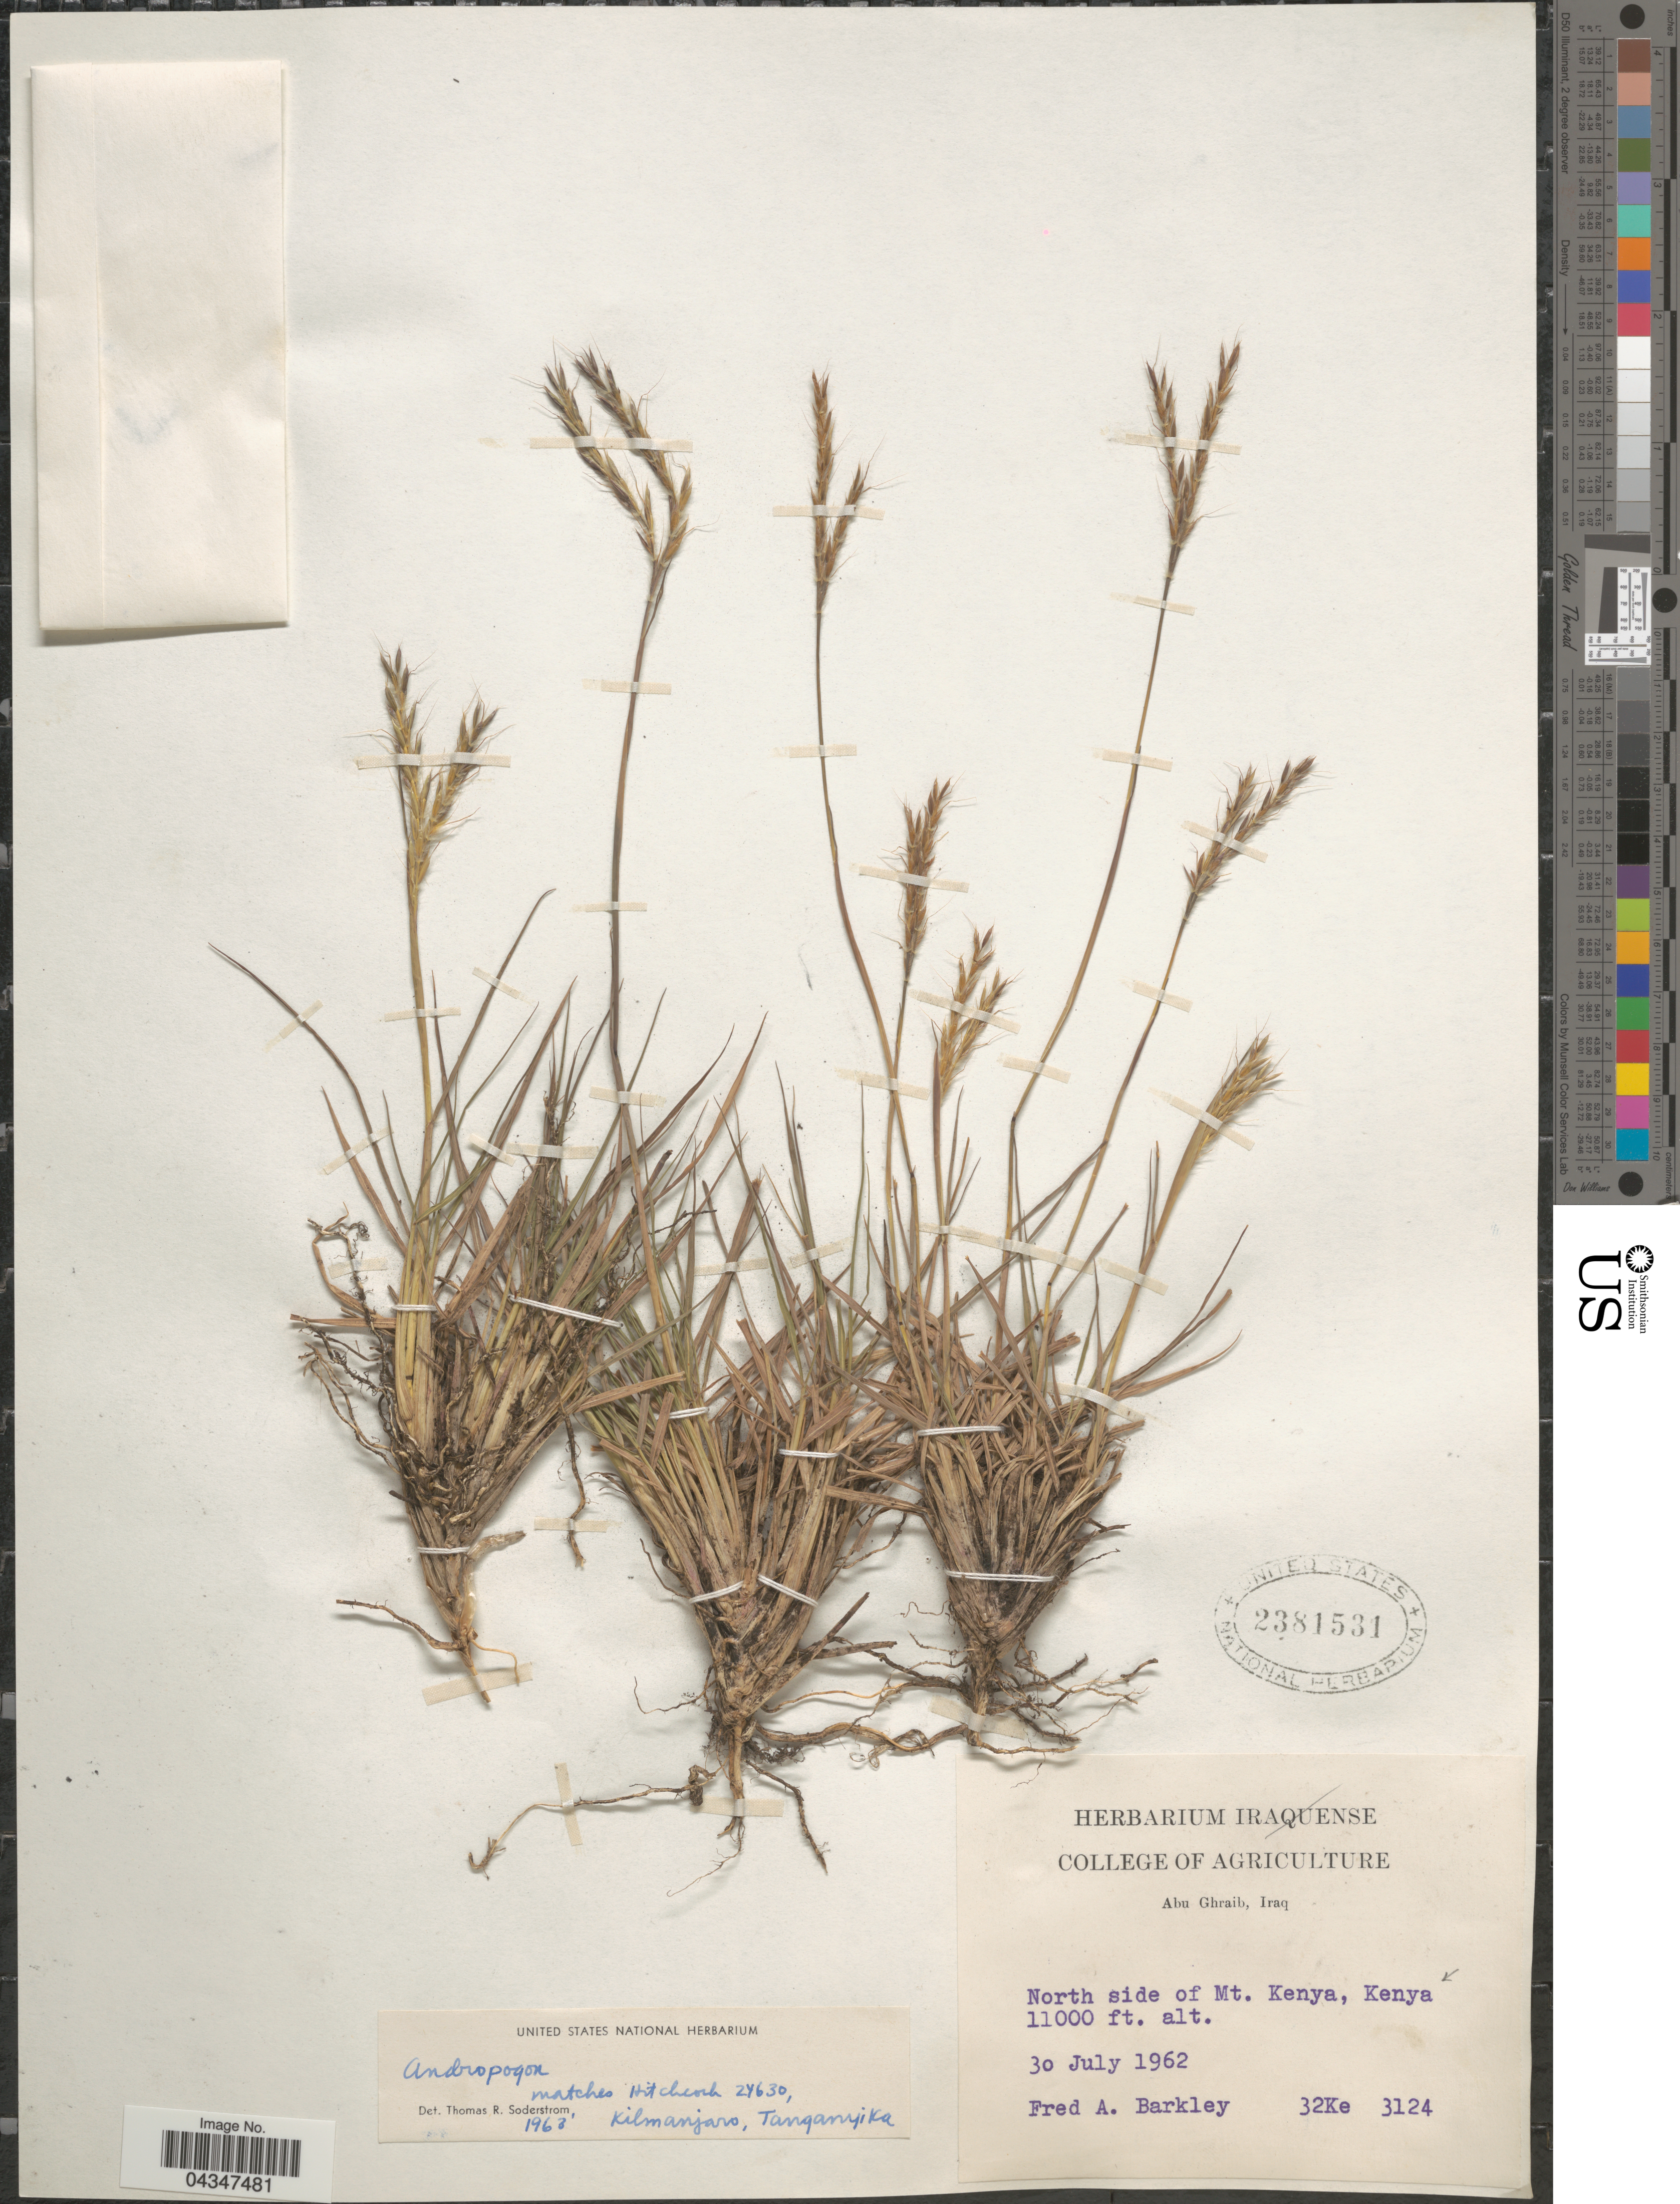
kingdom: Plantae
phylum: Tracheophyta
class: Liliopsida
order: Poales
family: Poaceae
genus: Andropogon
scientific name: Andropogon sp.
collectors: F. A. Barkley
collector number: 32Ke3124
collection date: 1962-07-30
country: Kenya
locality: North side of Mt. Kenya.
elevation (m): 3353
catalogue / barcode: US 2381531